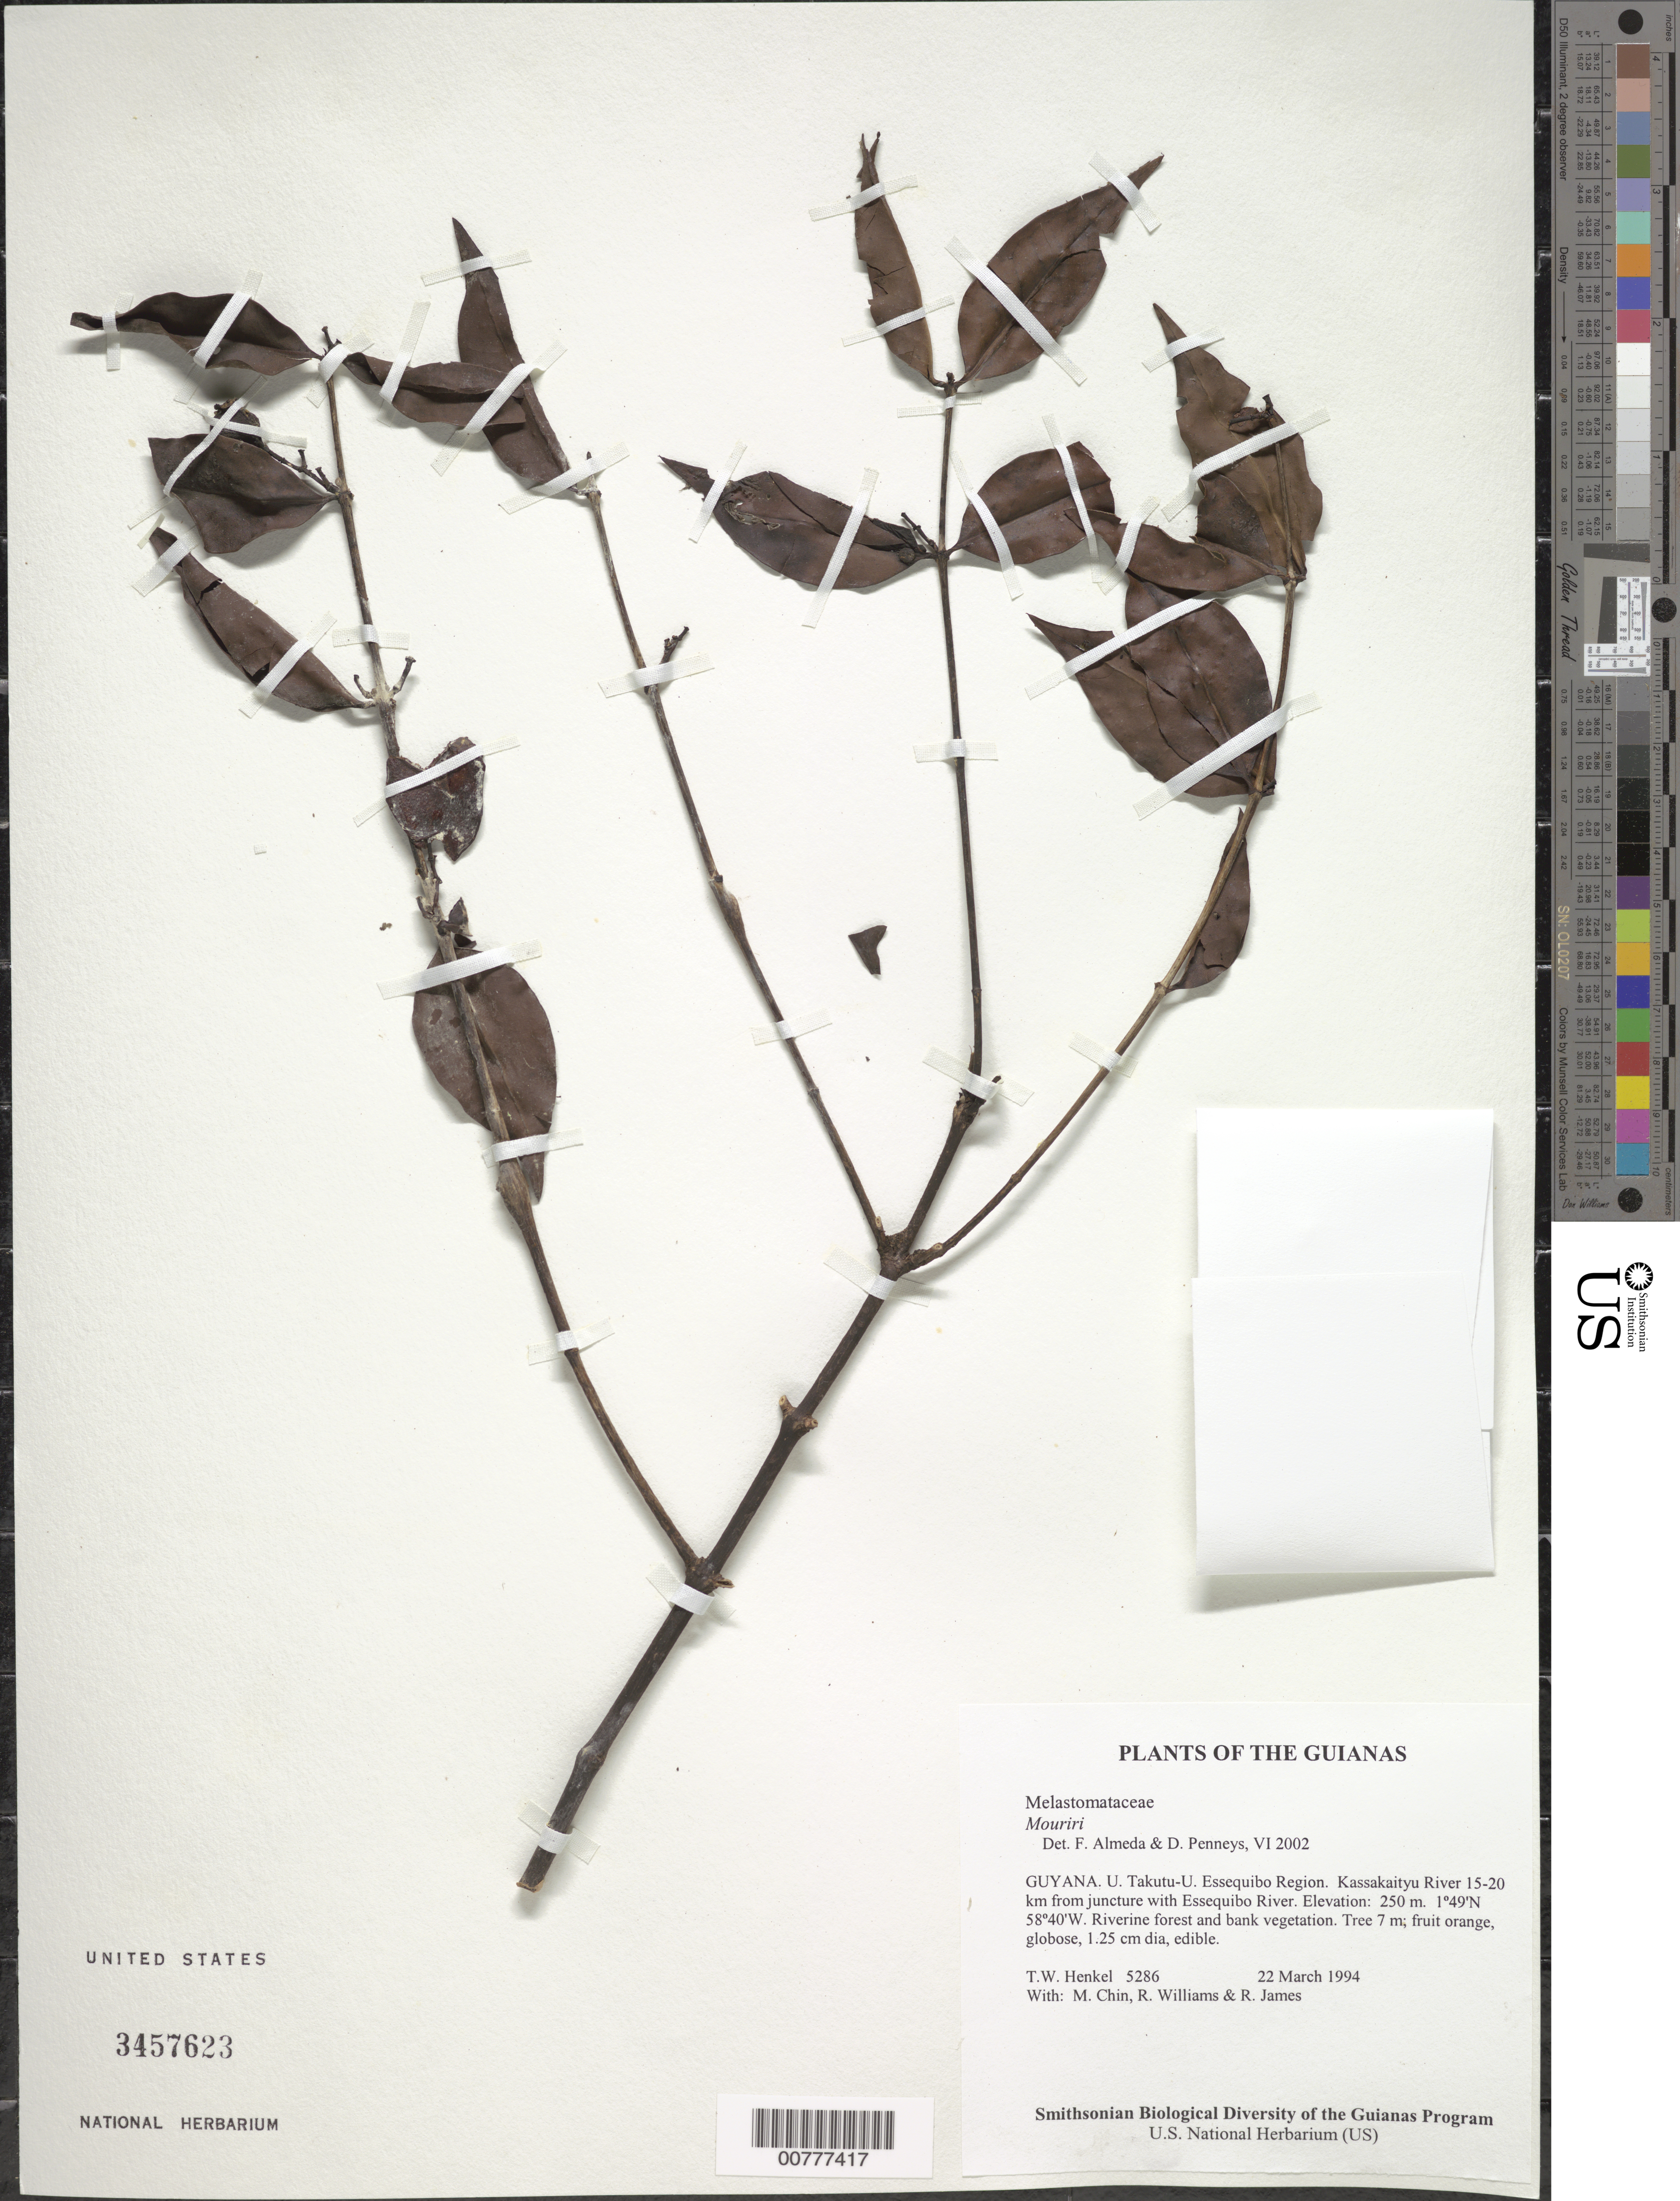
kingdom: Plantae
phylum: Tracheophyta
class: Magnoliopsida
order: Myrtales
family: Melastomataceae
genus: Mouriri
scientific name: Mouriri sp.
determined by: Almeda, F.; Penneys, D. S.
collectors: T. Henkel, M. Chin, R. Williams & R. James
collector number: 5286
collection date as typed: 22 March 1994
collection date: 1994-03-22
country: Guyana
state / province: U. Takutu-U. Essequibo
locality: Kassakaityu River 15-20 km from juncture with Essequibo River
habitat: Riverine forest and bank vegetation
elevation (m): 250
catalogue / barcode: US 3457623